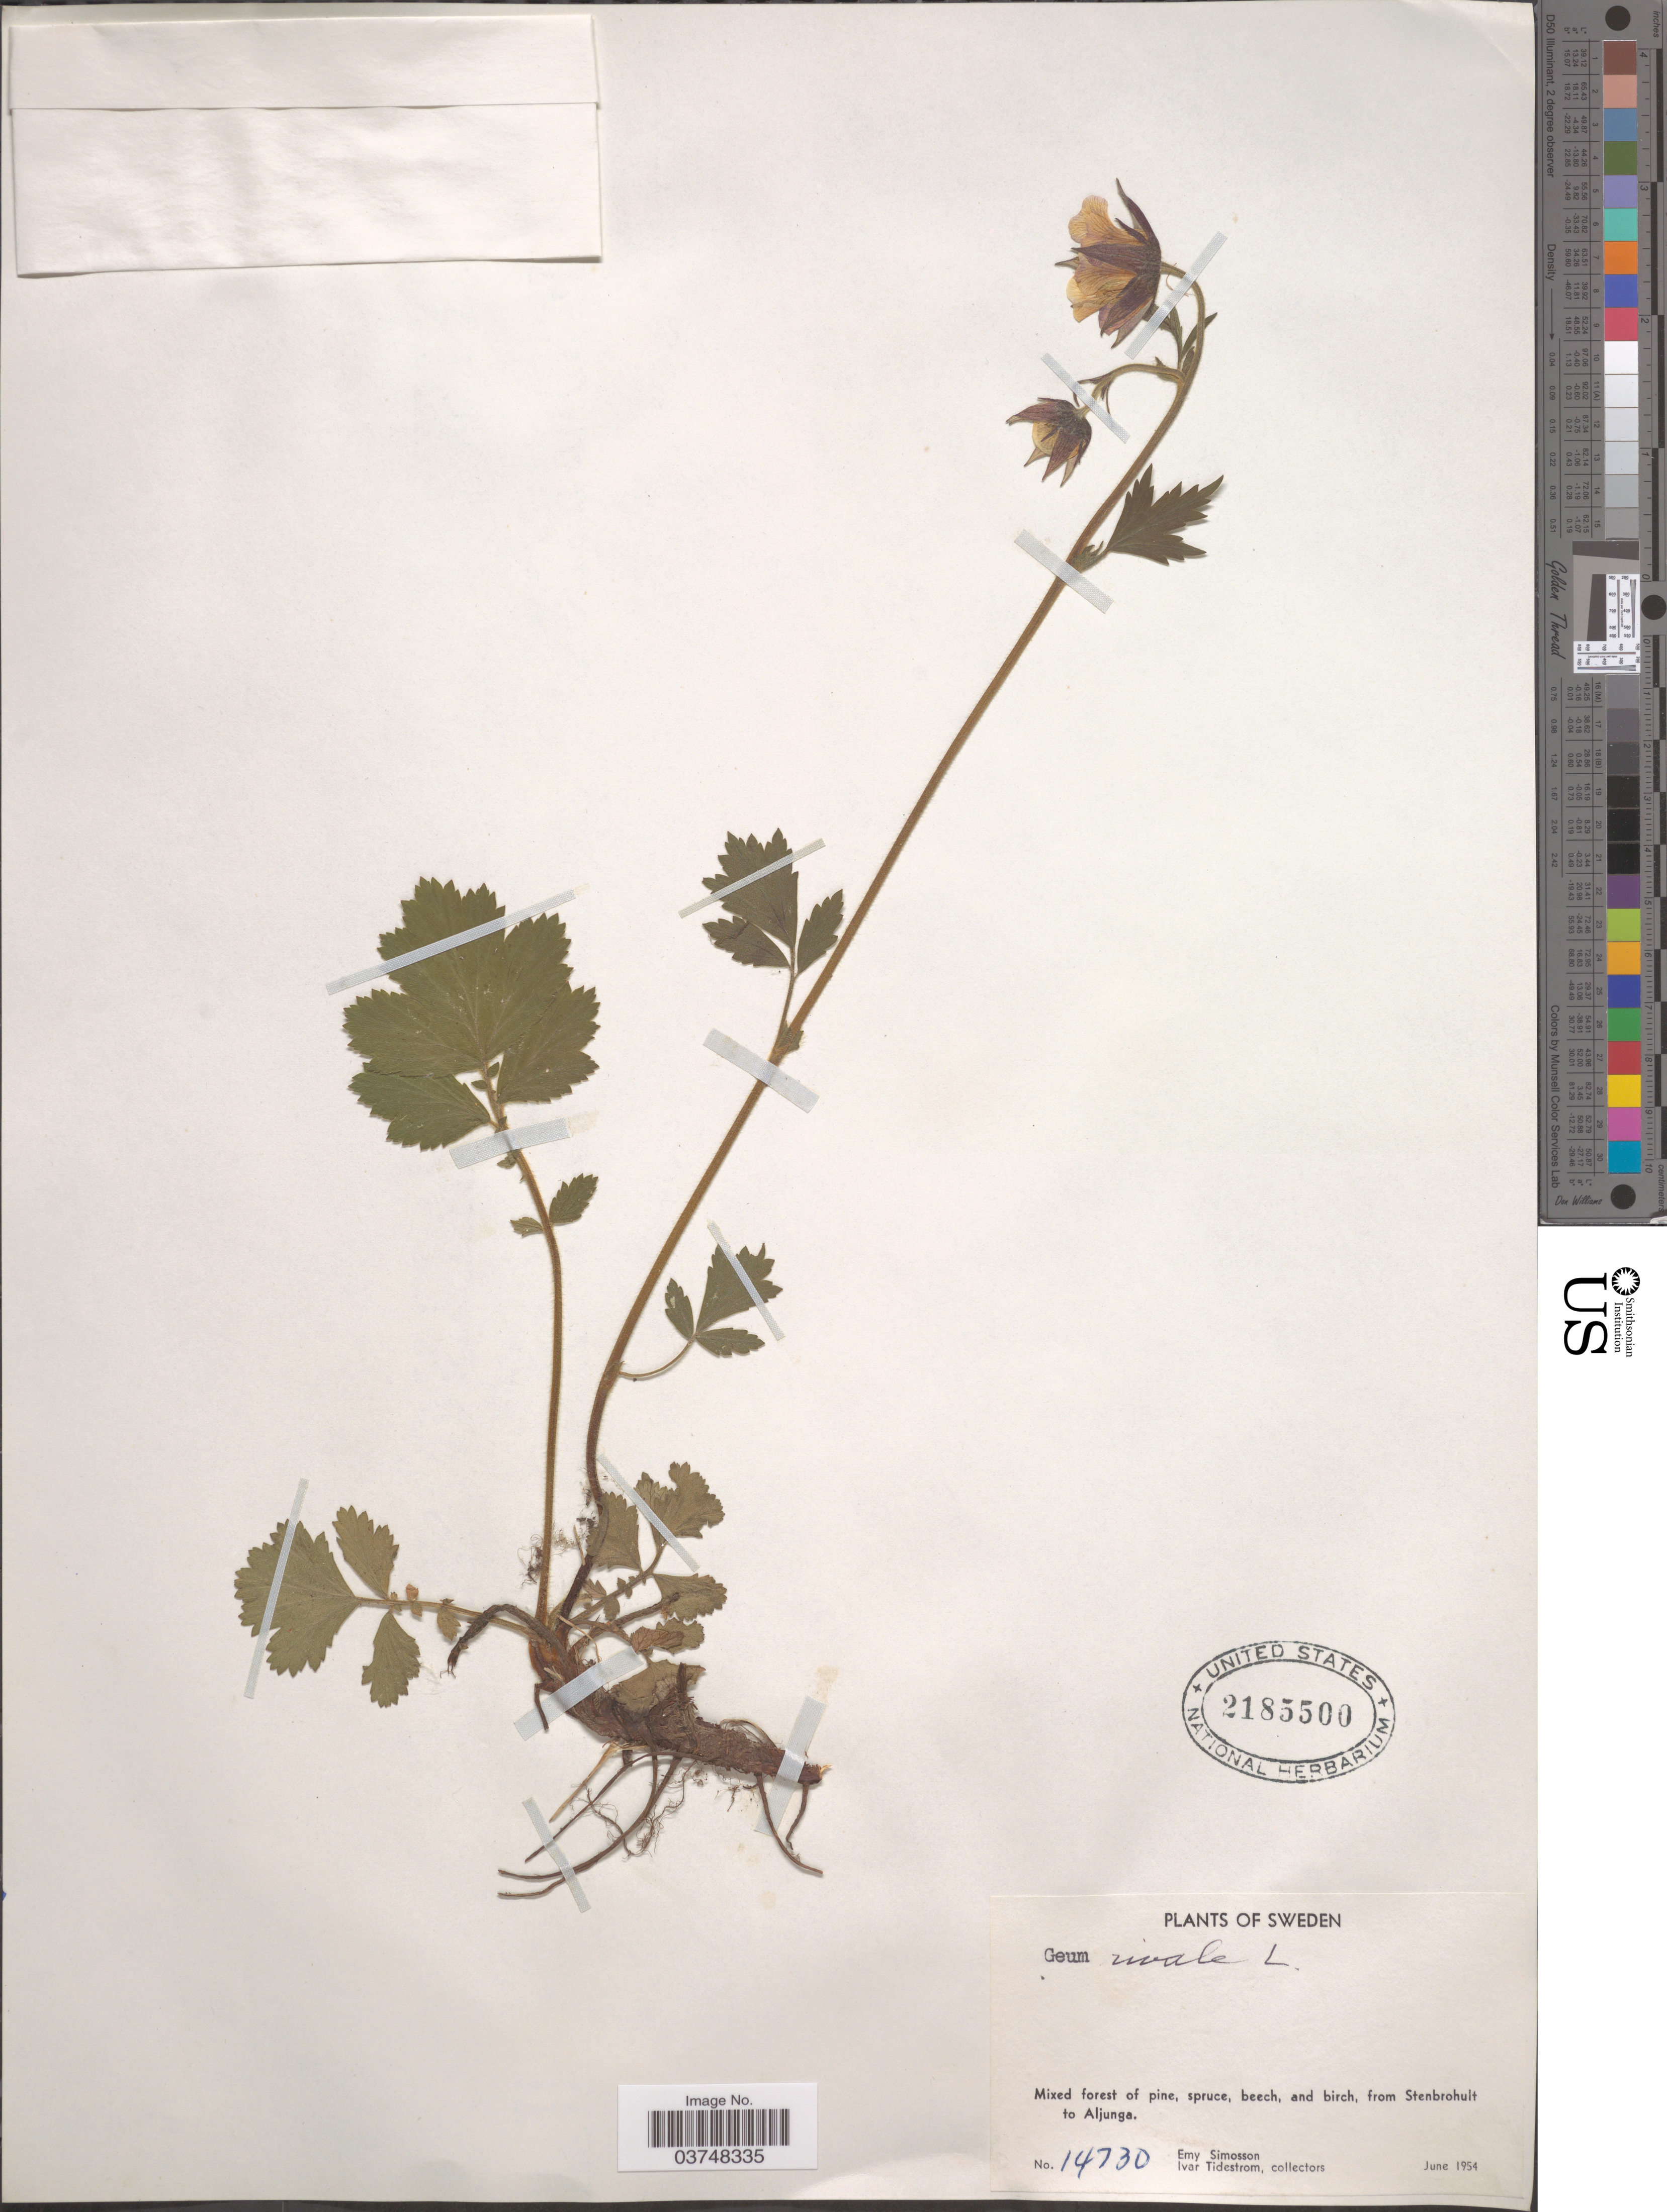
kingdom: Plantae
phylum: Tracheophyta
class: Magnoliopsida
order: Rosales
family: Rosaceae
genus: Geum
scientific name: Geum rivale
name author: L.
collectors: E. Simosson & I. F. Tidestrom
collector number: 14730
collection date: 1954-06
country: Sweden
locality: From Stenbrohult to Aljunga.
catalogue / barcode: US 2185500